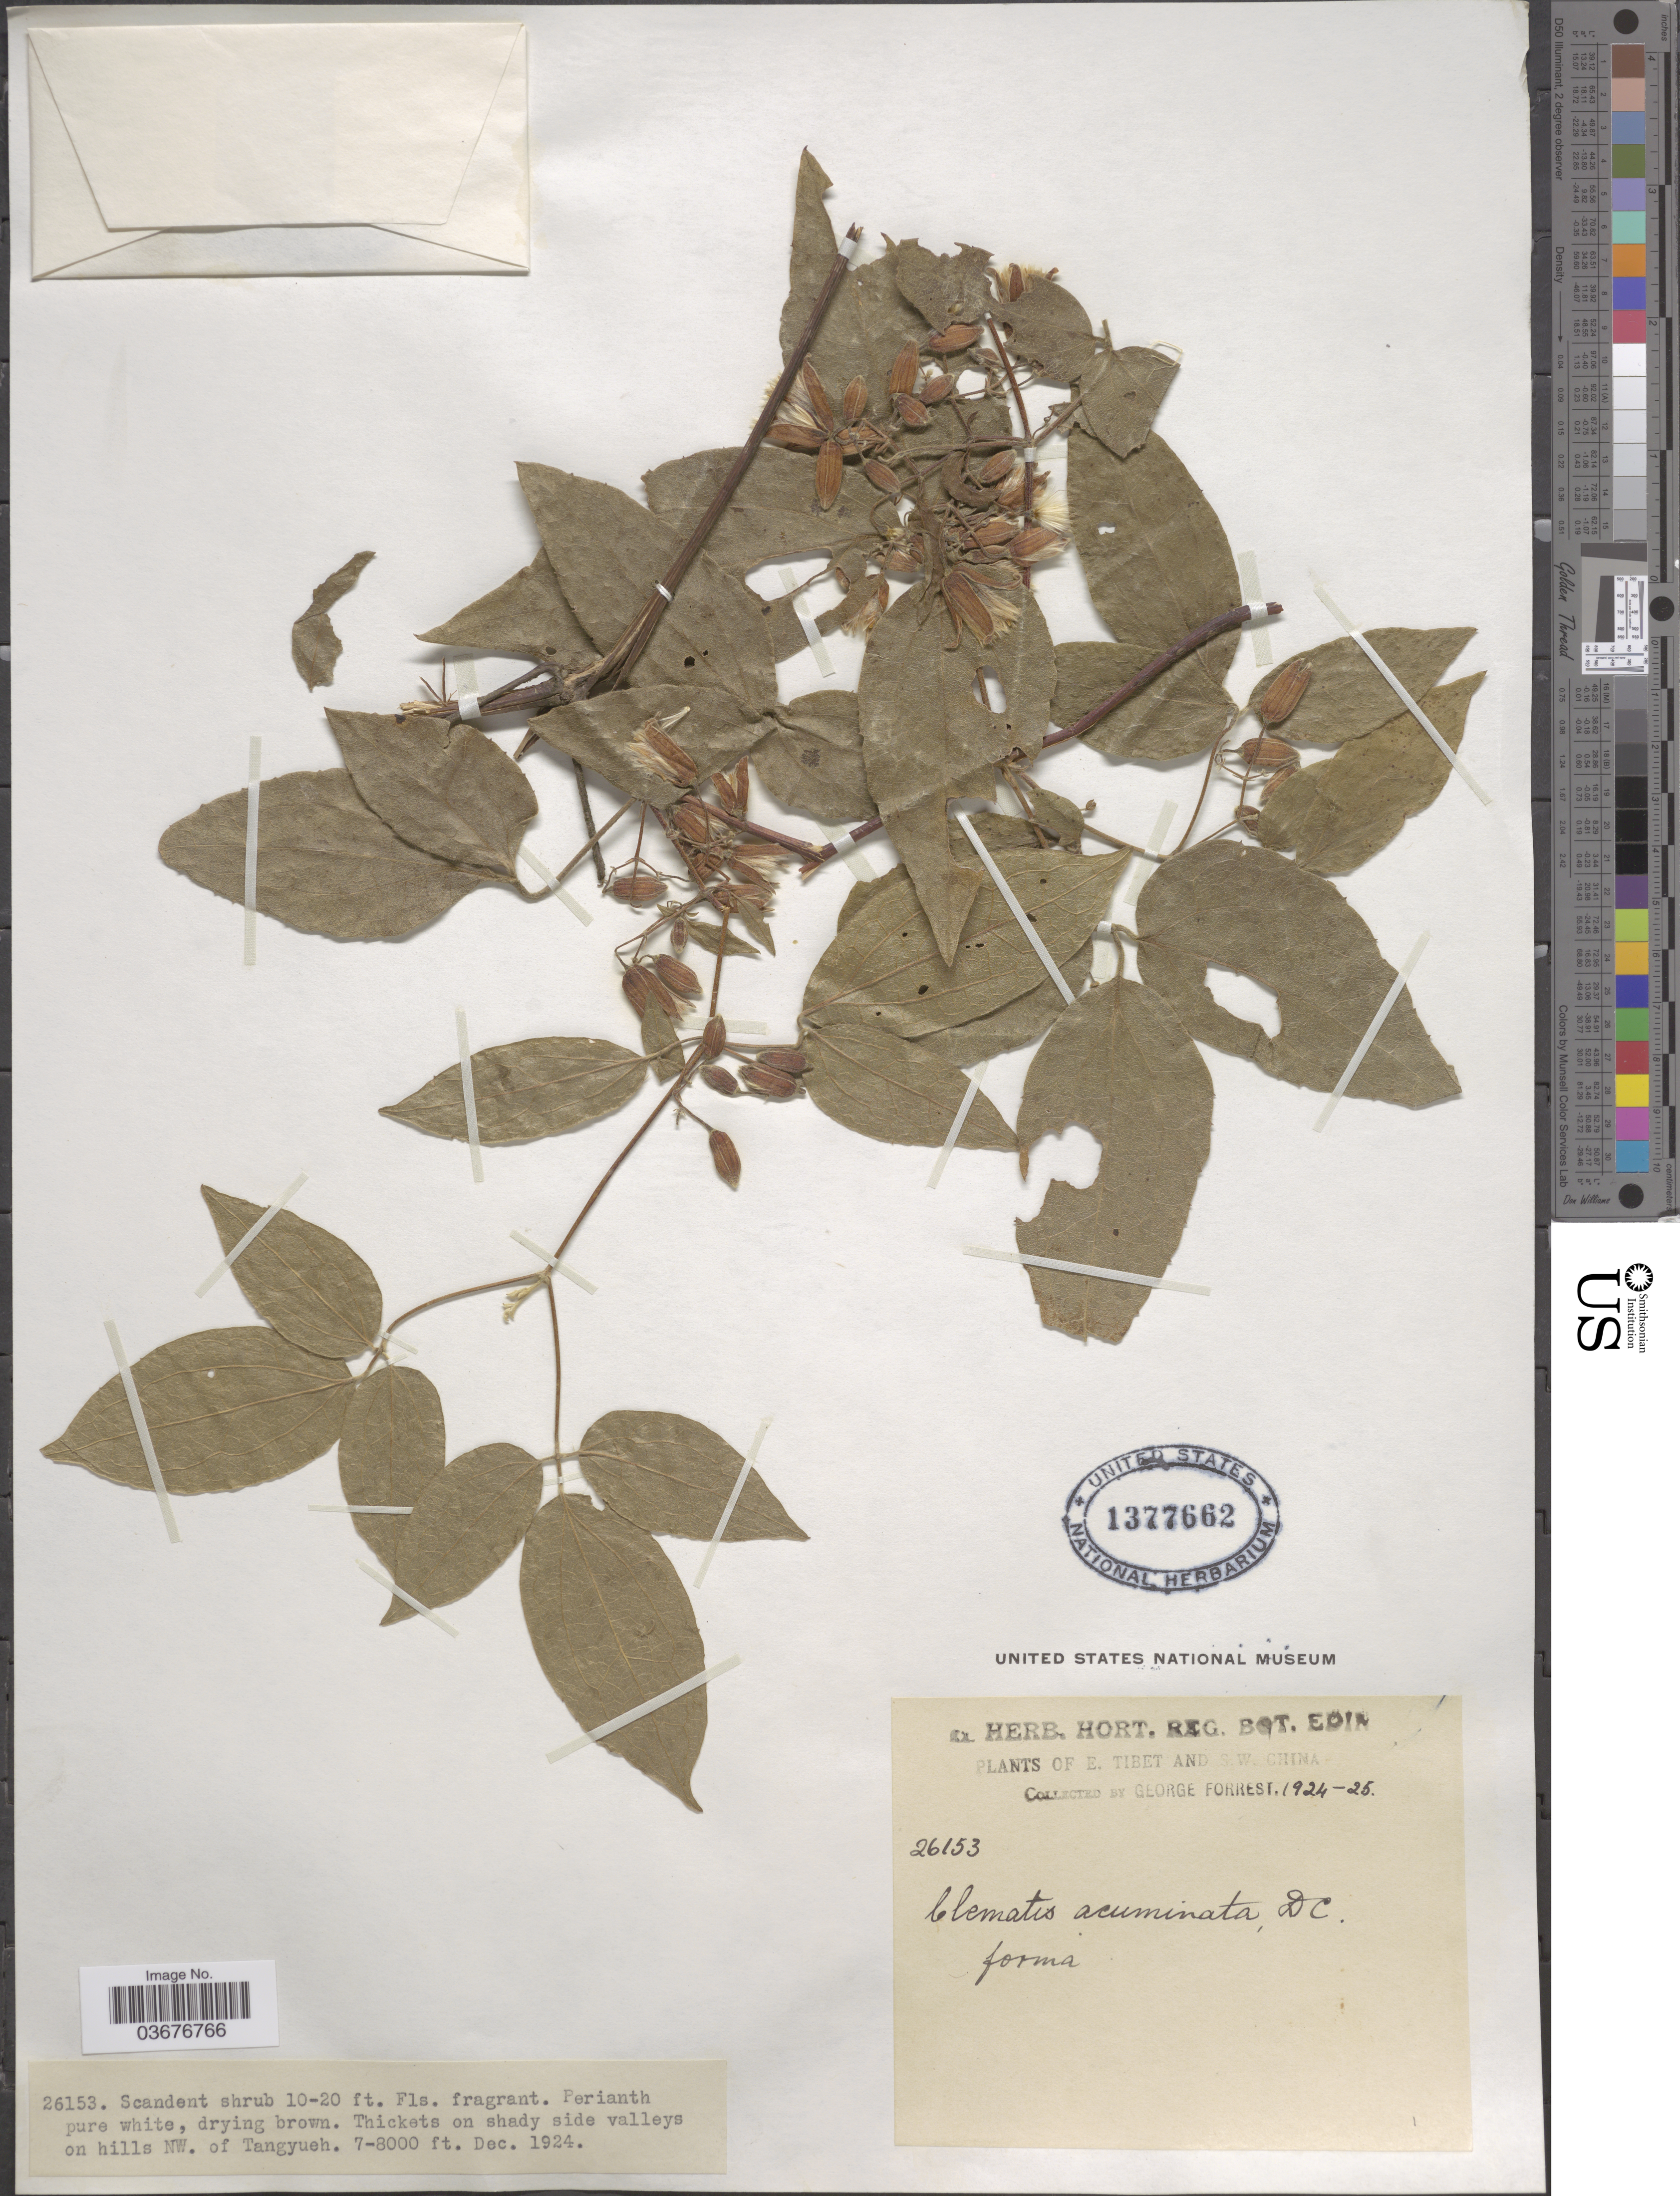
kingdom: Plantae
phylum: Tracheophyta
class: Magnoliopsida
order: Ranunculales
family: Ranunculaceae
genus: Clematis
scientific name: Clematis acuminata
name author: DC.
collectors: G. Forrest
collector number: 26153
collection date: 1924-12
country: China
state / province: Xizang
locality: E. Tibet and S.W China. Thickets on shady side valleys on hills NW. of Tangyueh.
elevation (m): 2134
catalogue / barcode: US 1377662